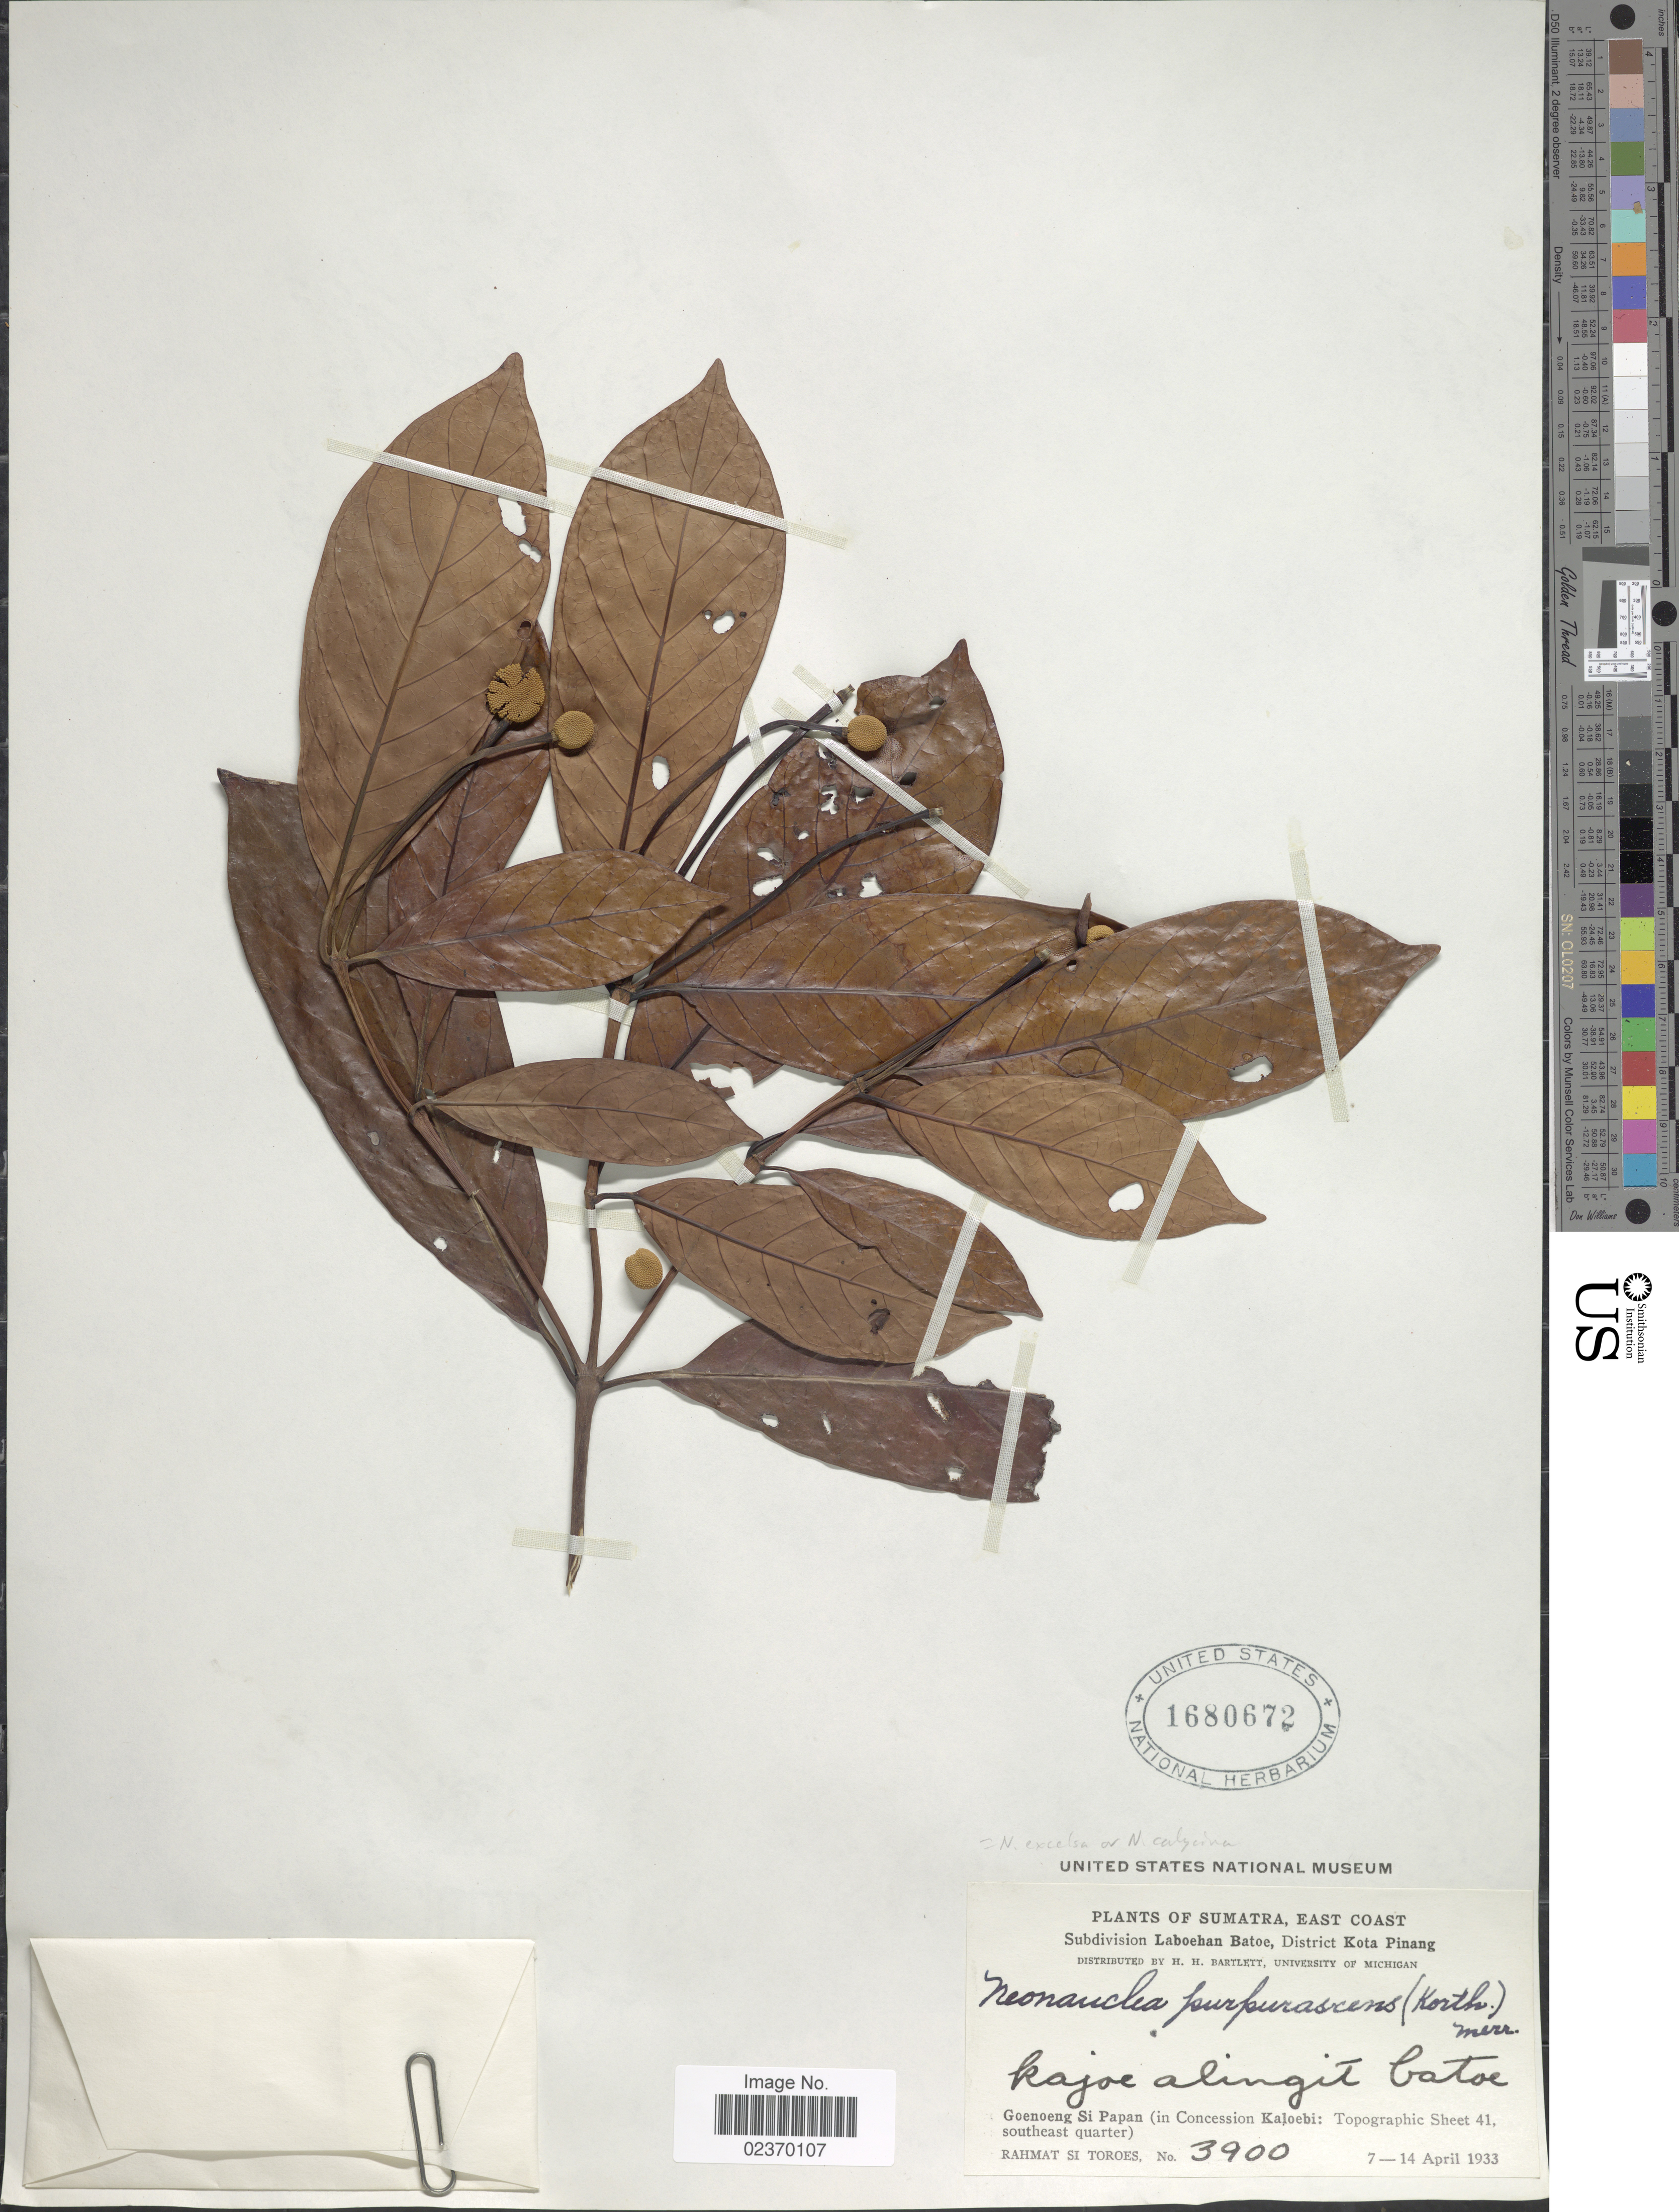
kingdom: Plantae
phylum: Tracheophyta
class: Magnoliopsida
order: Gentianales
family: Rubiaceae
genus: Neonauclea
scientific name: Neonauclea excelsa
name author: Merr.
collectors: Rahmat Si Boeea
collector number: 3900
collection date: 1933-04-07/1933-07-14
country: Indonesia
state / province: Sumatra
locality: East Coast, Subdivison Laboehan Batoe, District Kota Pinang, Kajoe alingit batoe, Goenoeng Si Papan (in Concession Kaloebi: Topographic Sheet 41, southeast quarter)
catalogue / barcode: US 1680672